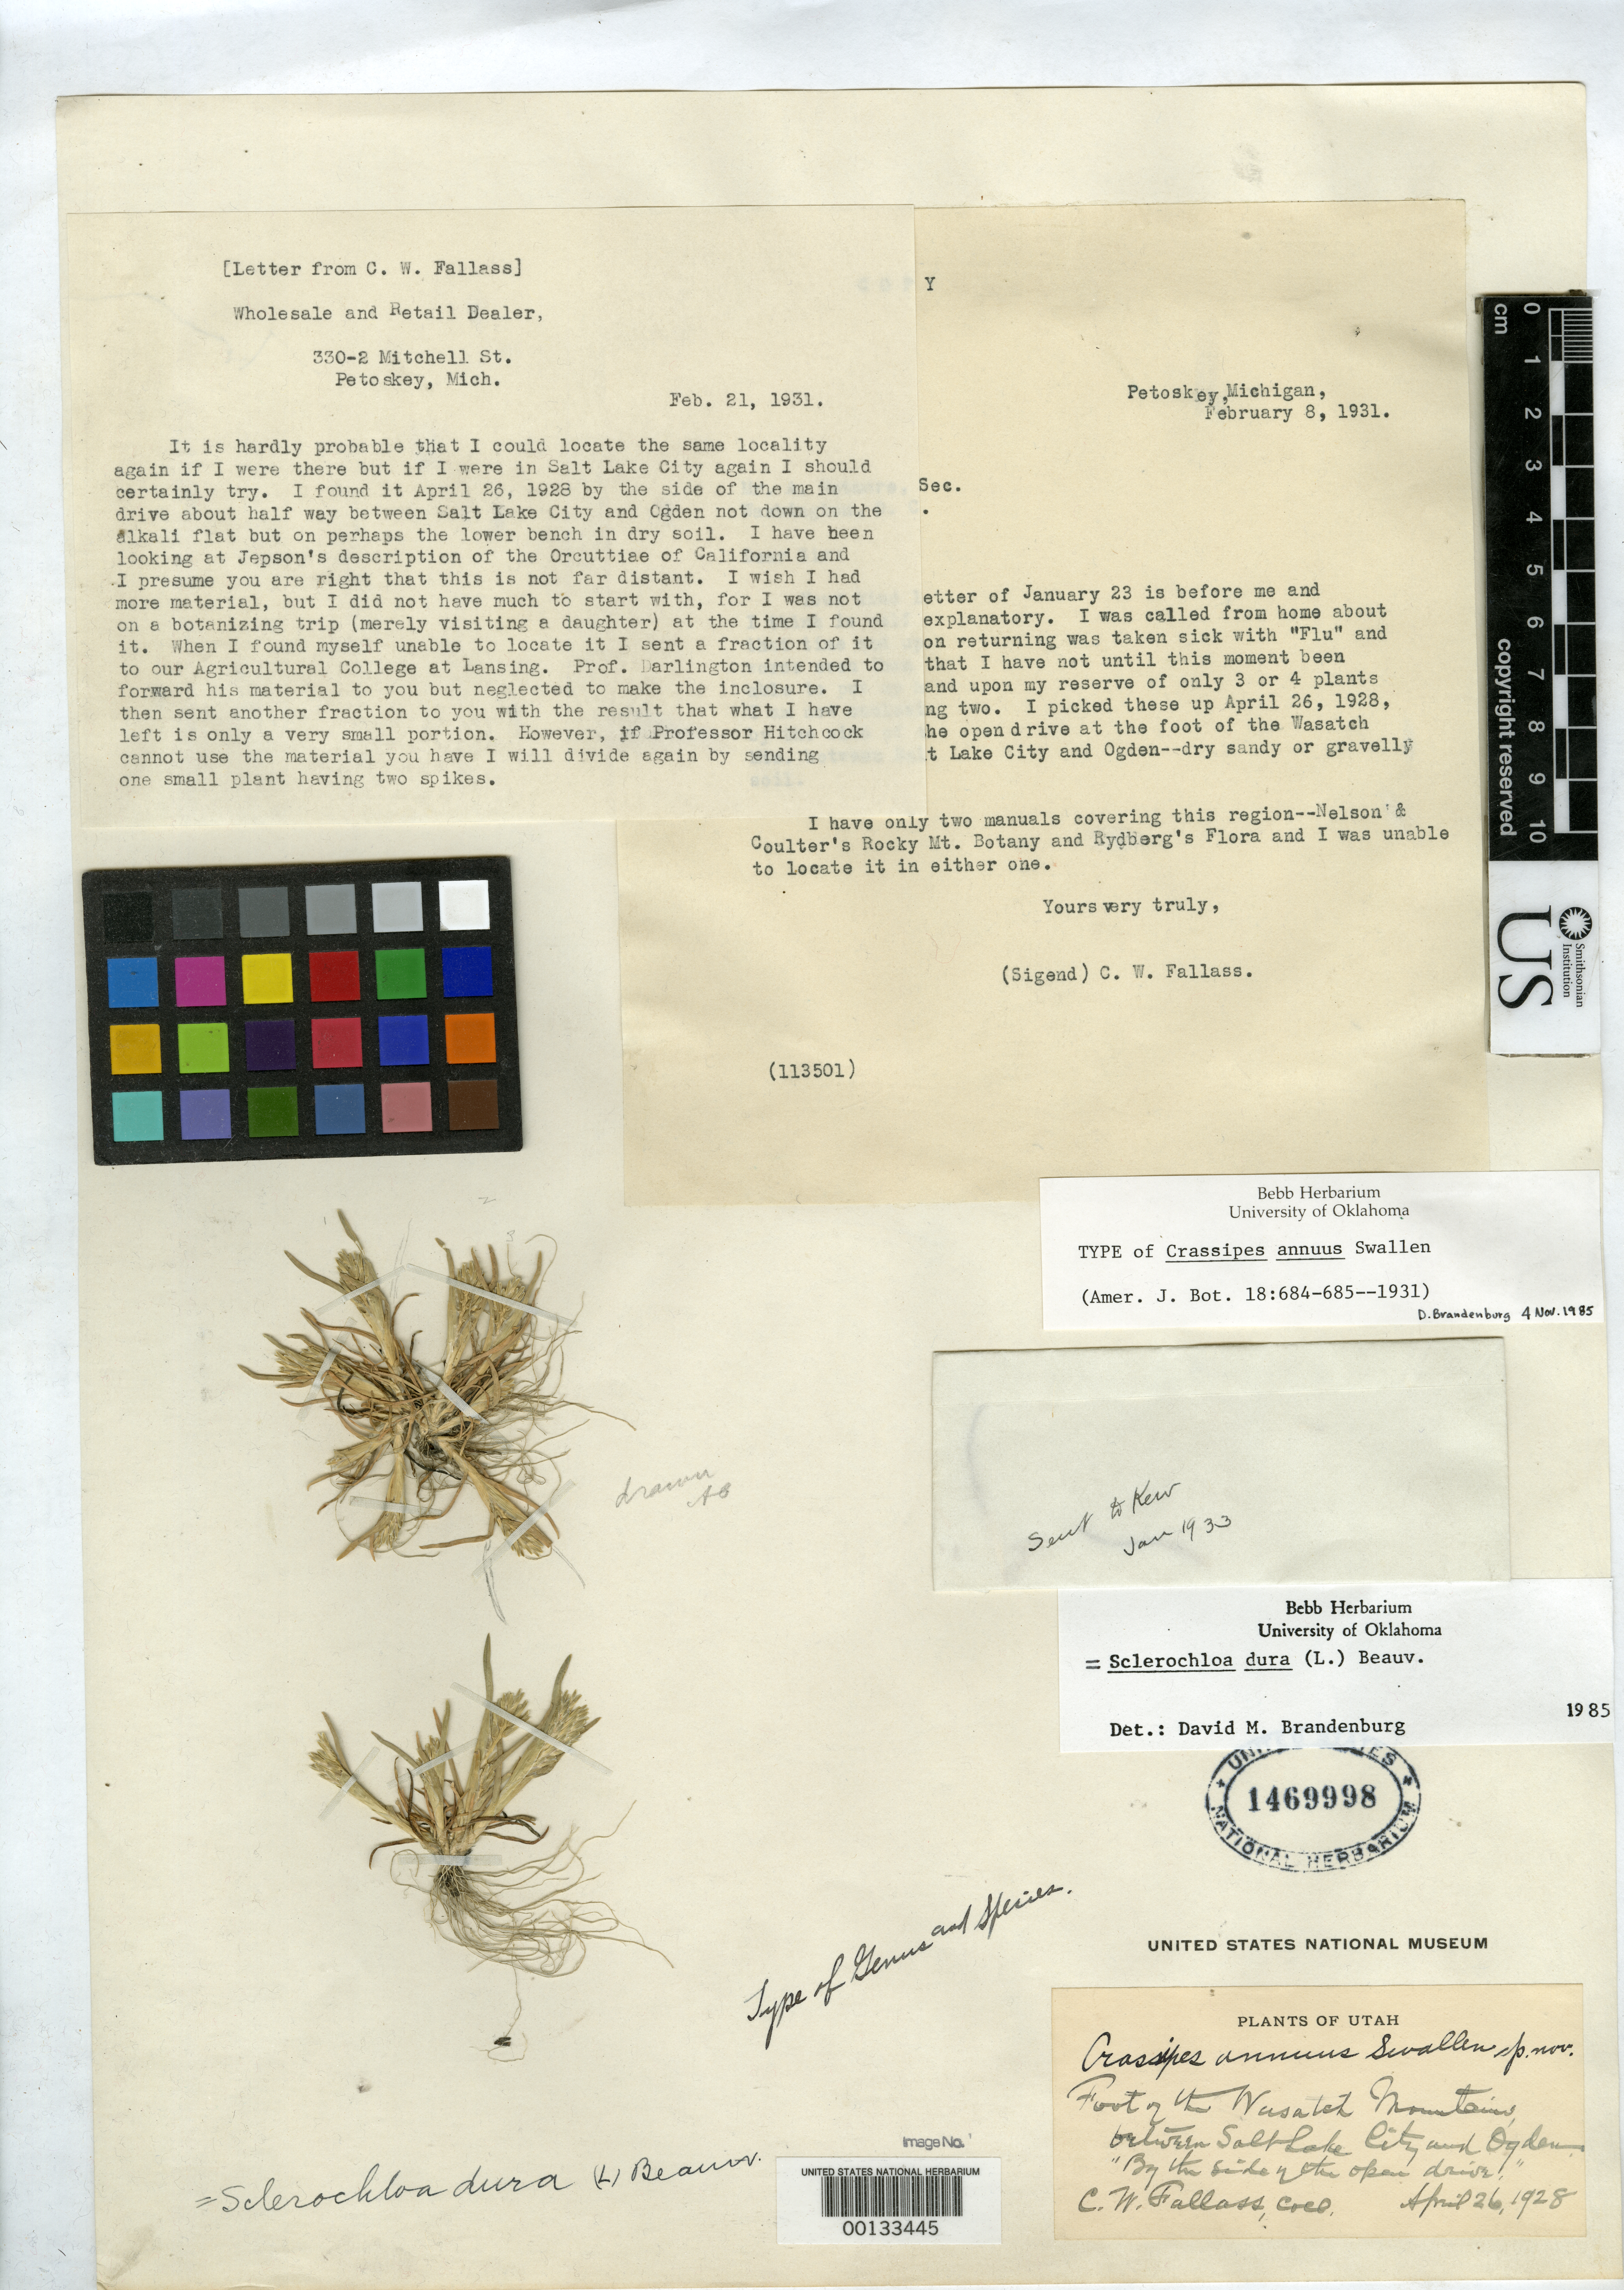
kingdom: Plantae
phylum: Tracheophyta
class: Liliopsida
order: Poales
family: Poaceae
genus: Crassipes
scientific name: Crassipes annuus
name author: Swallen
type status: Holotype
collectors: C. Fallas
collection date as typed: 26 Apr 1928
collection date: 1928-04-26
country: United States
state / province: Utah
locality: Between Salt Lake City at Ogden, at foot of Wasatch Mts.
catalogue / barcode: US 1469998